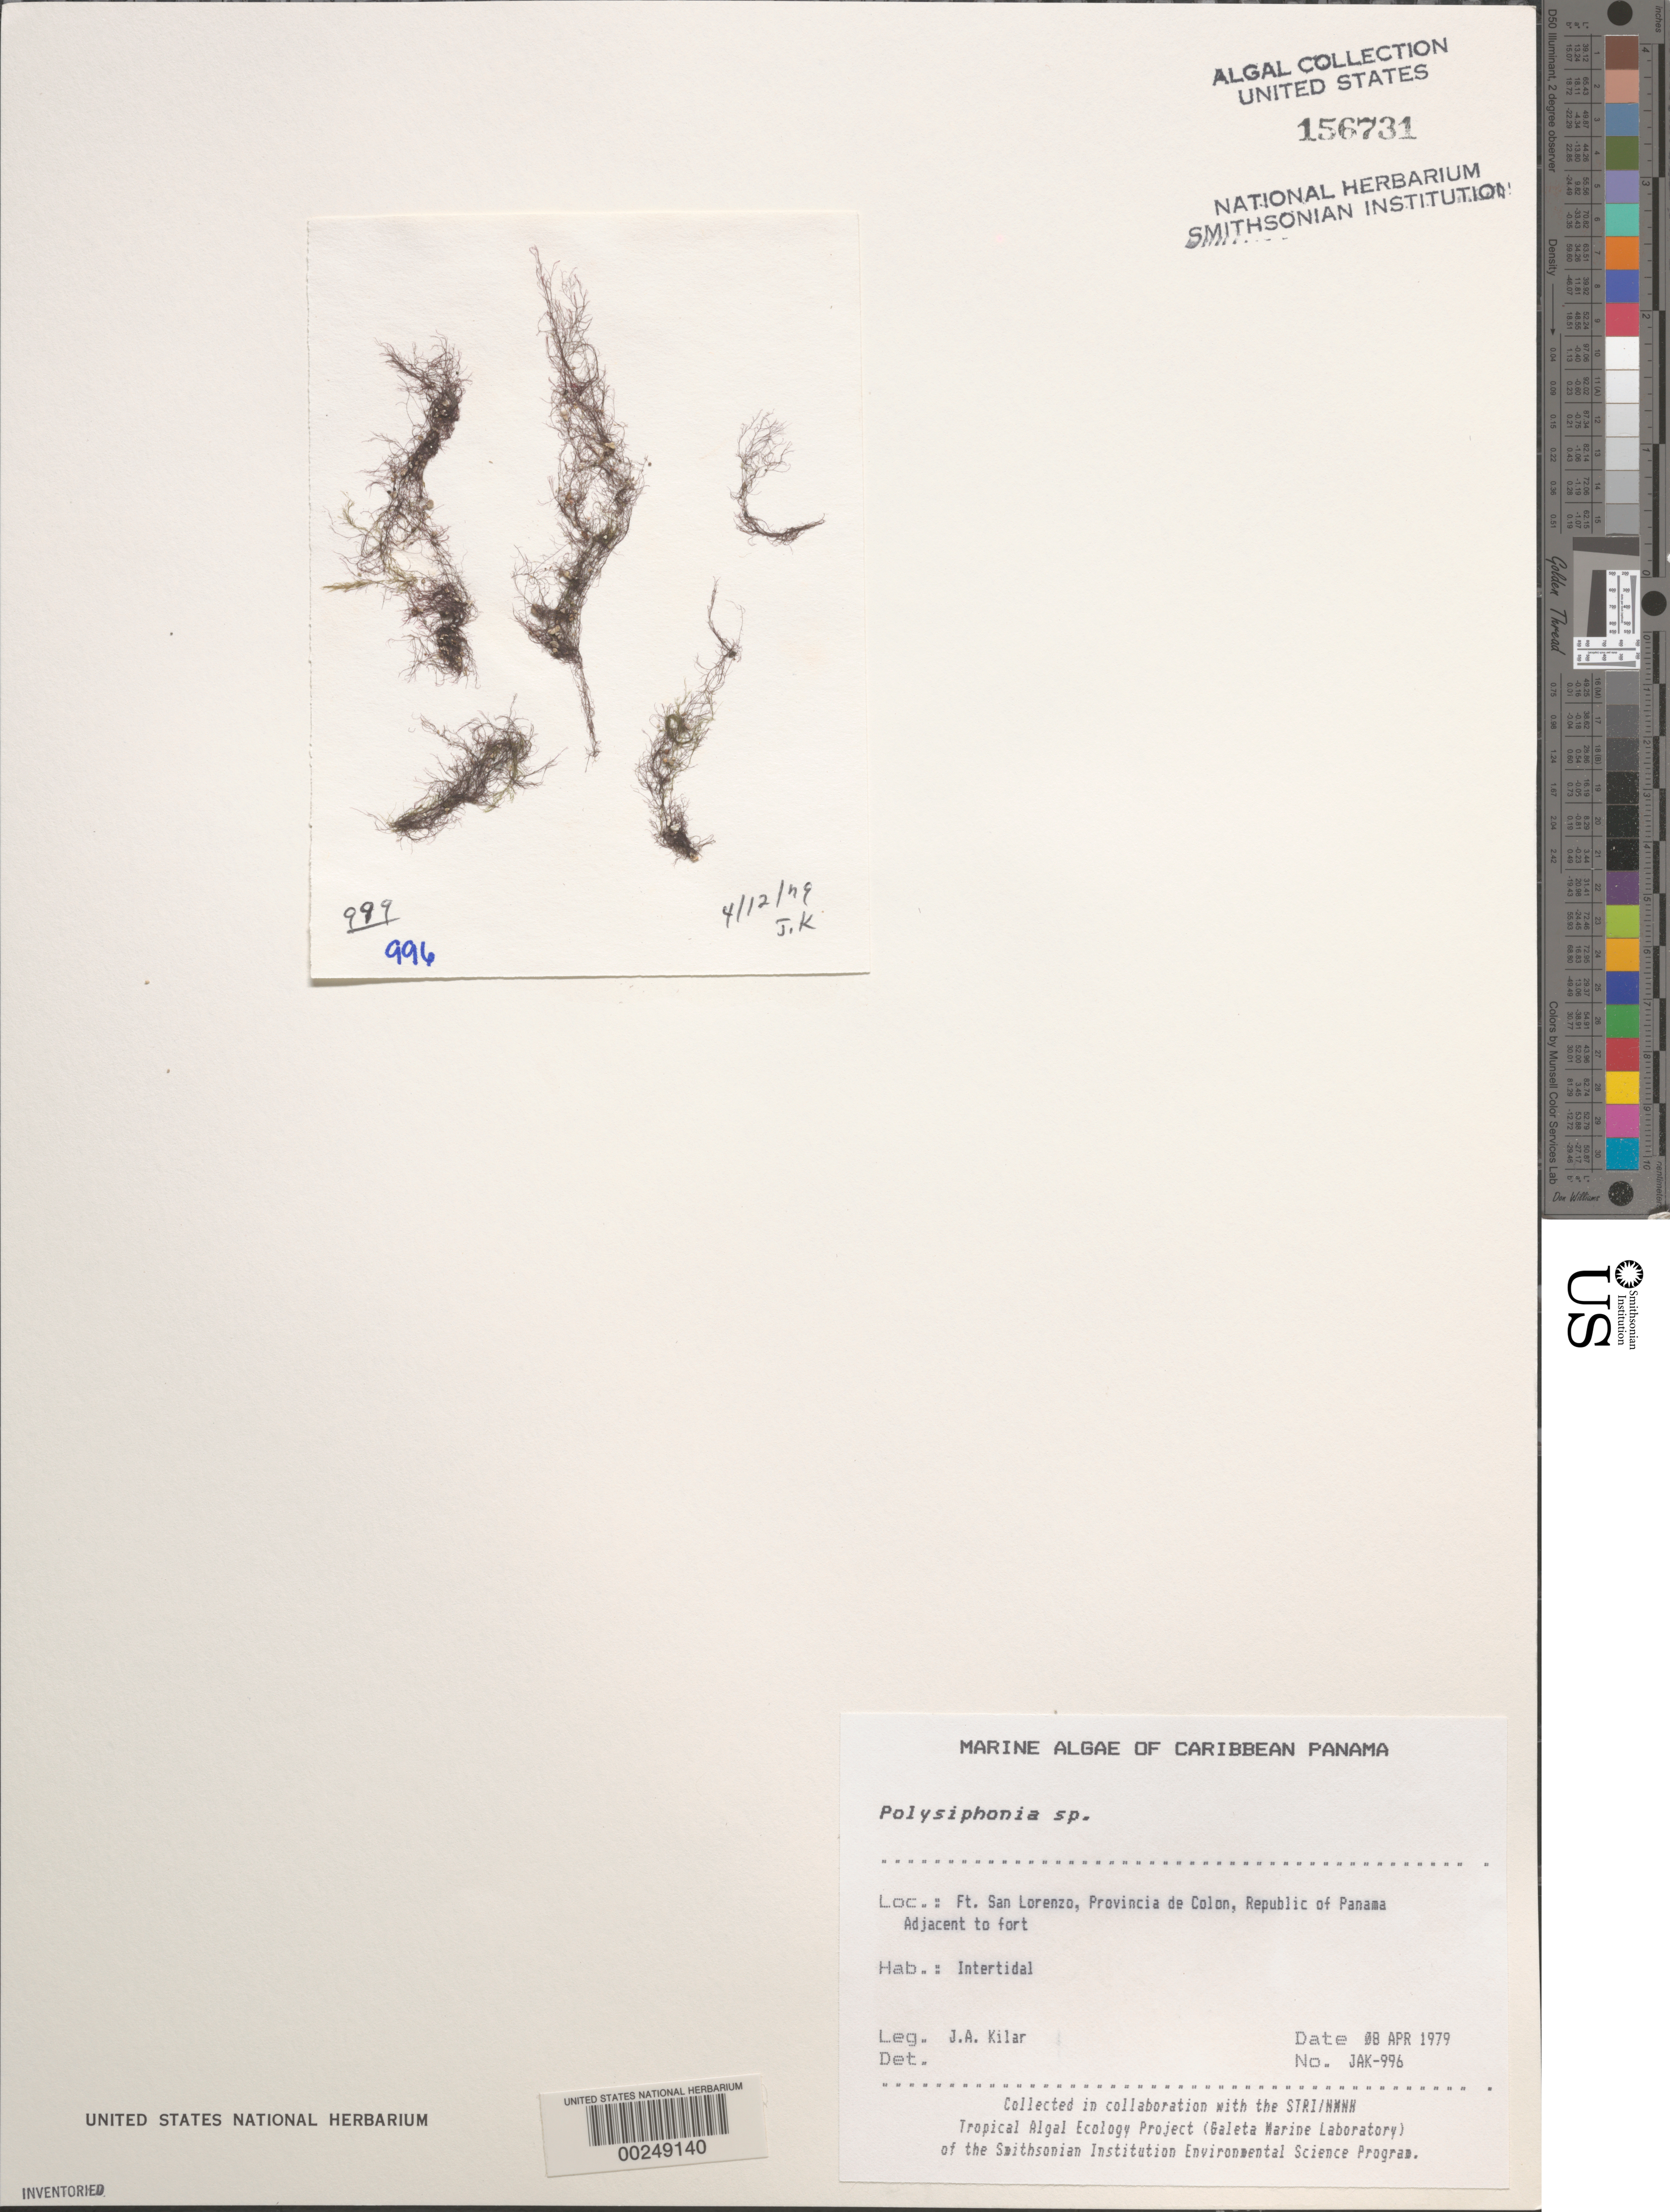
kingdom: Plantae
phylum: Rhodophyta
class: Florideophyceae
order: Ceramiales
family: Rhodomelaceae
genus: Polysiphonia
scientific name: Polysiphonia sp.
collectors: J. A. Kilar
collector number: JAK-996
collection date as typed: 08 Apr 1979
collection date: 1979-04-08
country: Panama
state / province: Colón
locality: Fort San Lorenzo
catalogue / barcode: US 156731